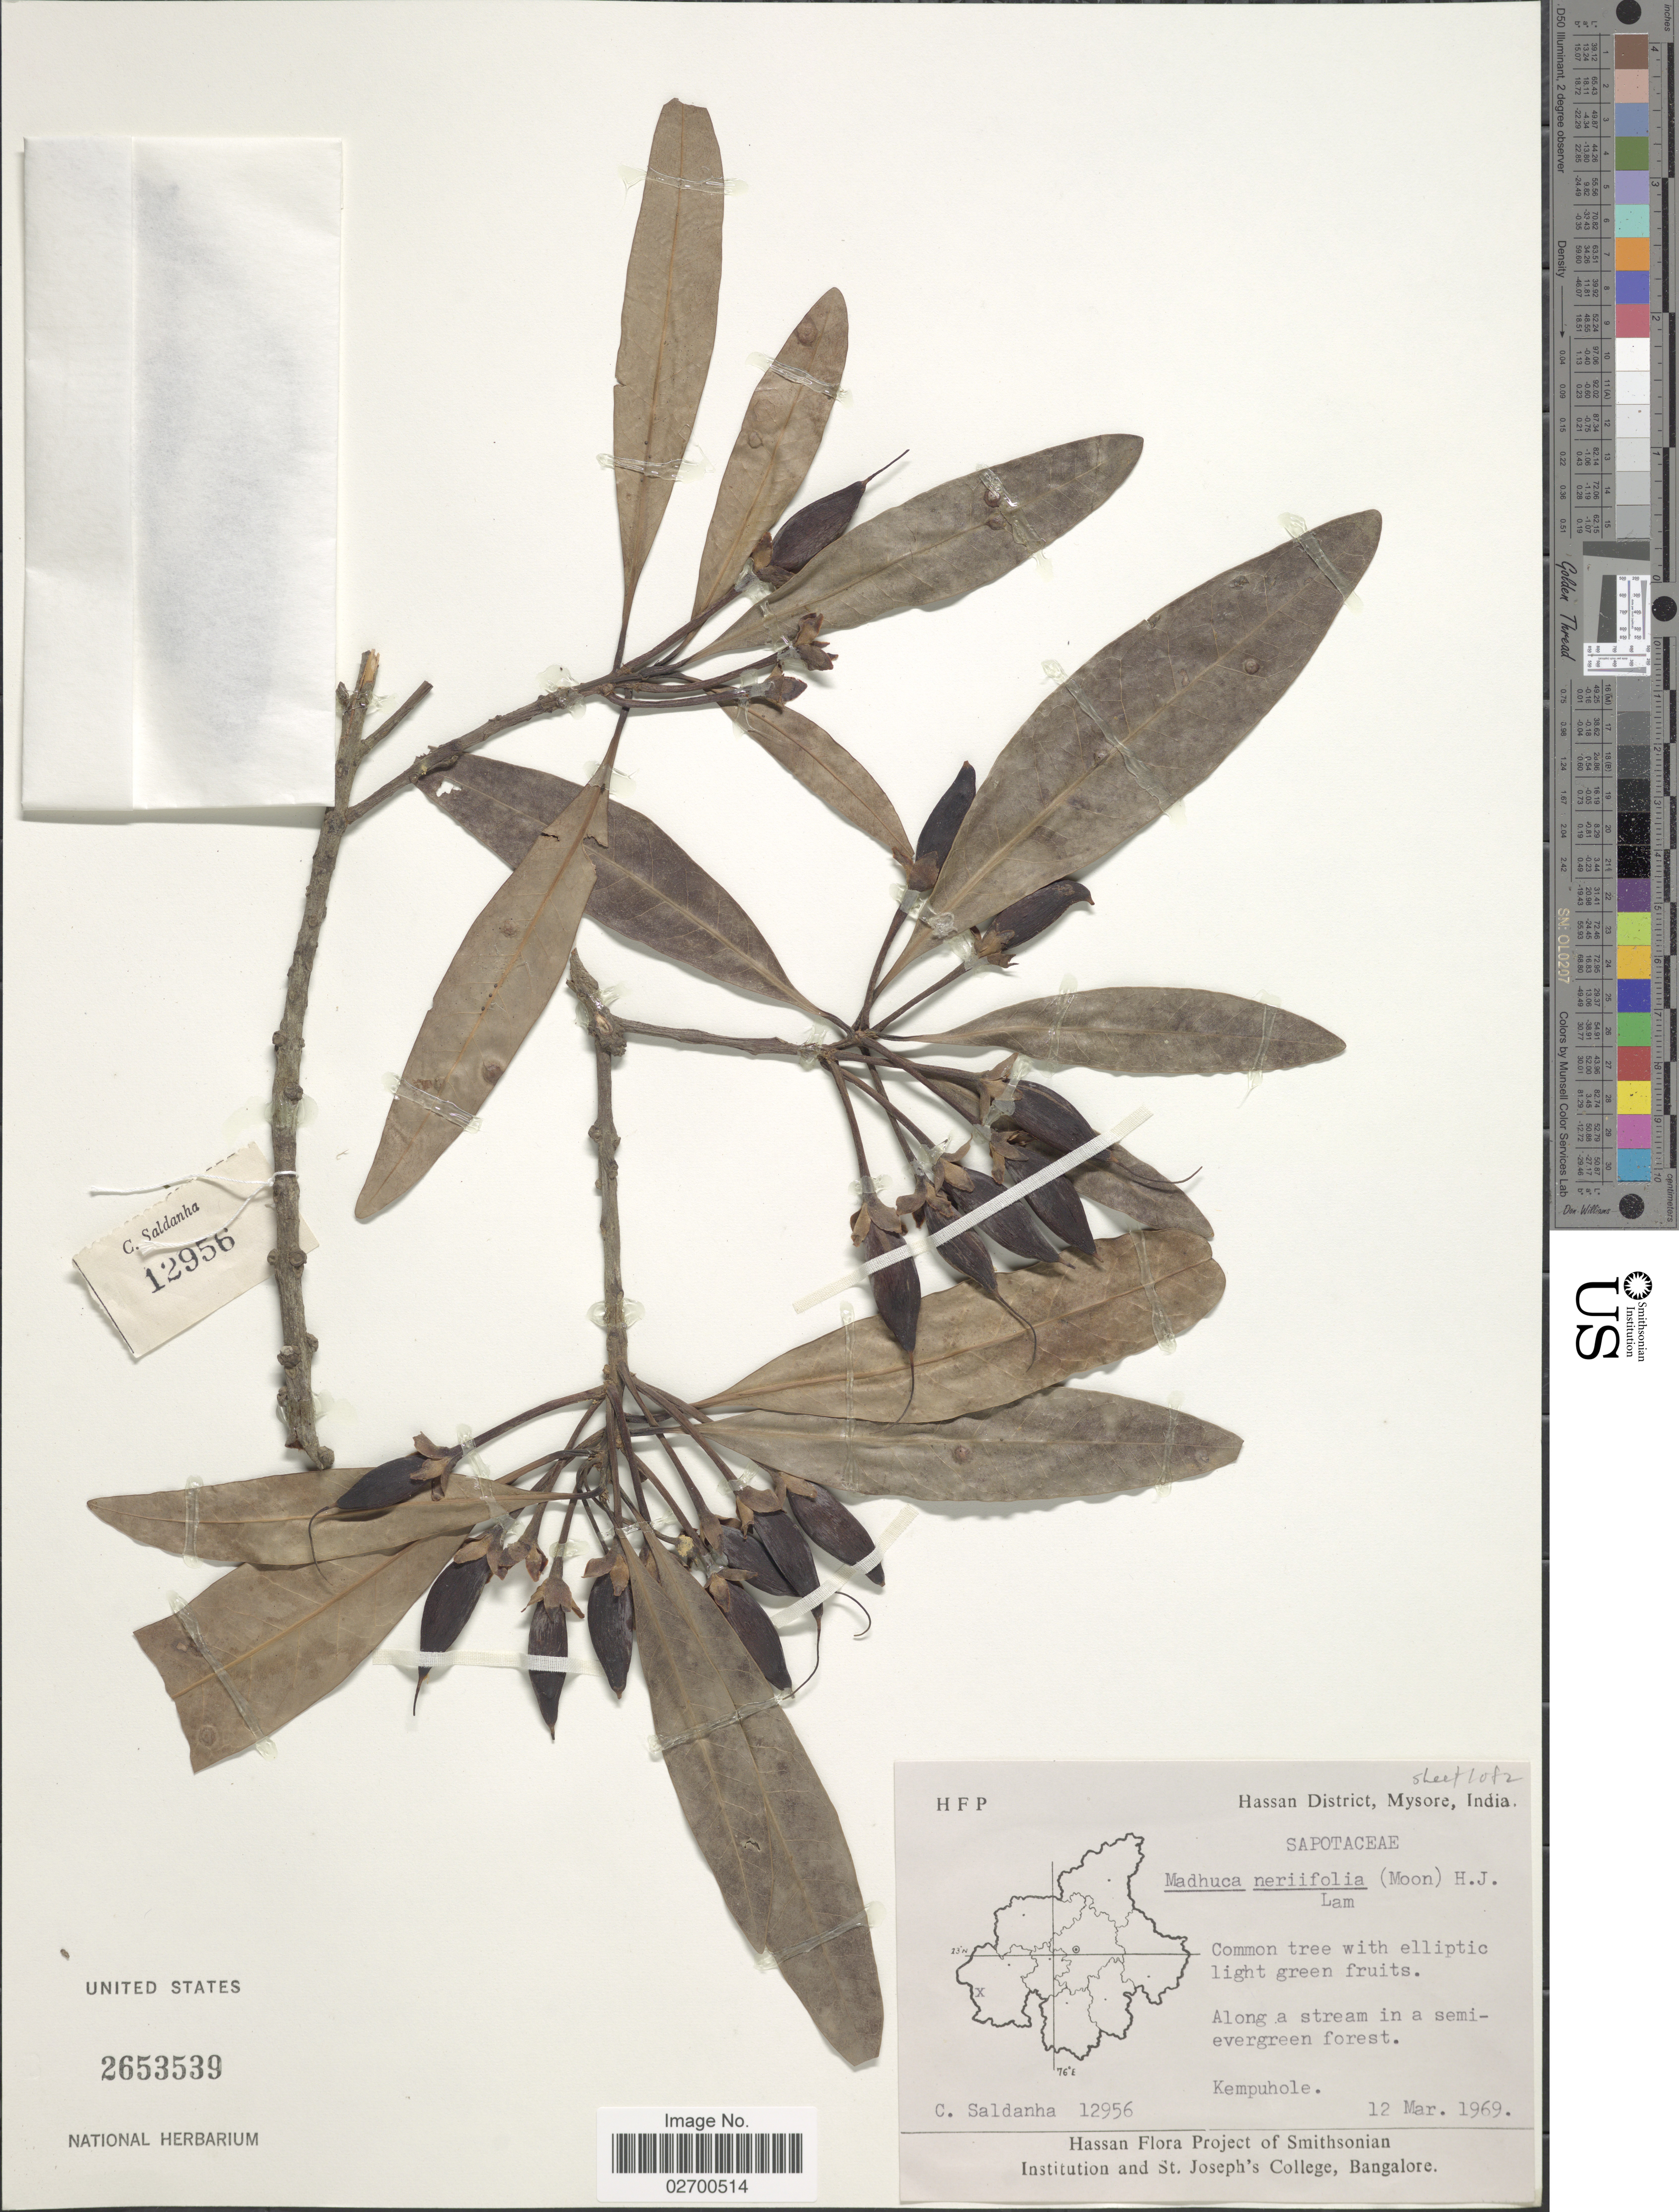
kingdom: Plantae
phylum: Tracheophyta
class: Magnoliopsida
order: Ericales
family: Sapotaceae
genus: Madhuca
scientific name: Madhuca neriifolia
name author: (K.H. Moon) H.J. Lam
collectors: C. Saldanha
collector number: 12956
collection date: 1969-03-12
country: India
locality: Hassan District, Mysore. Kempuhole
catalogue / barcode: US 2653539